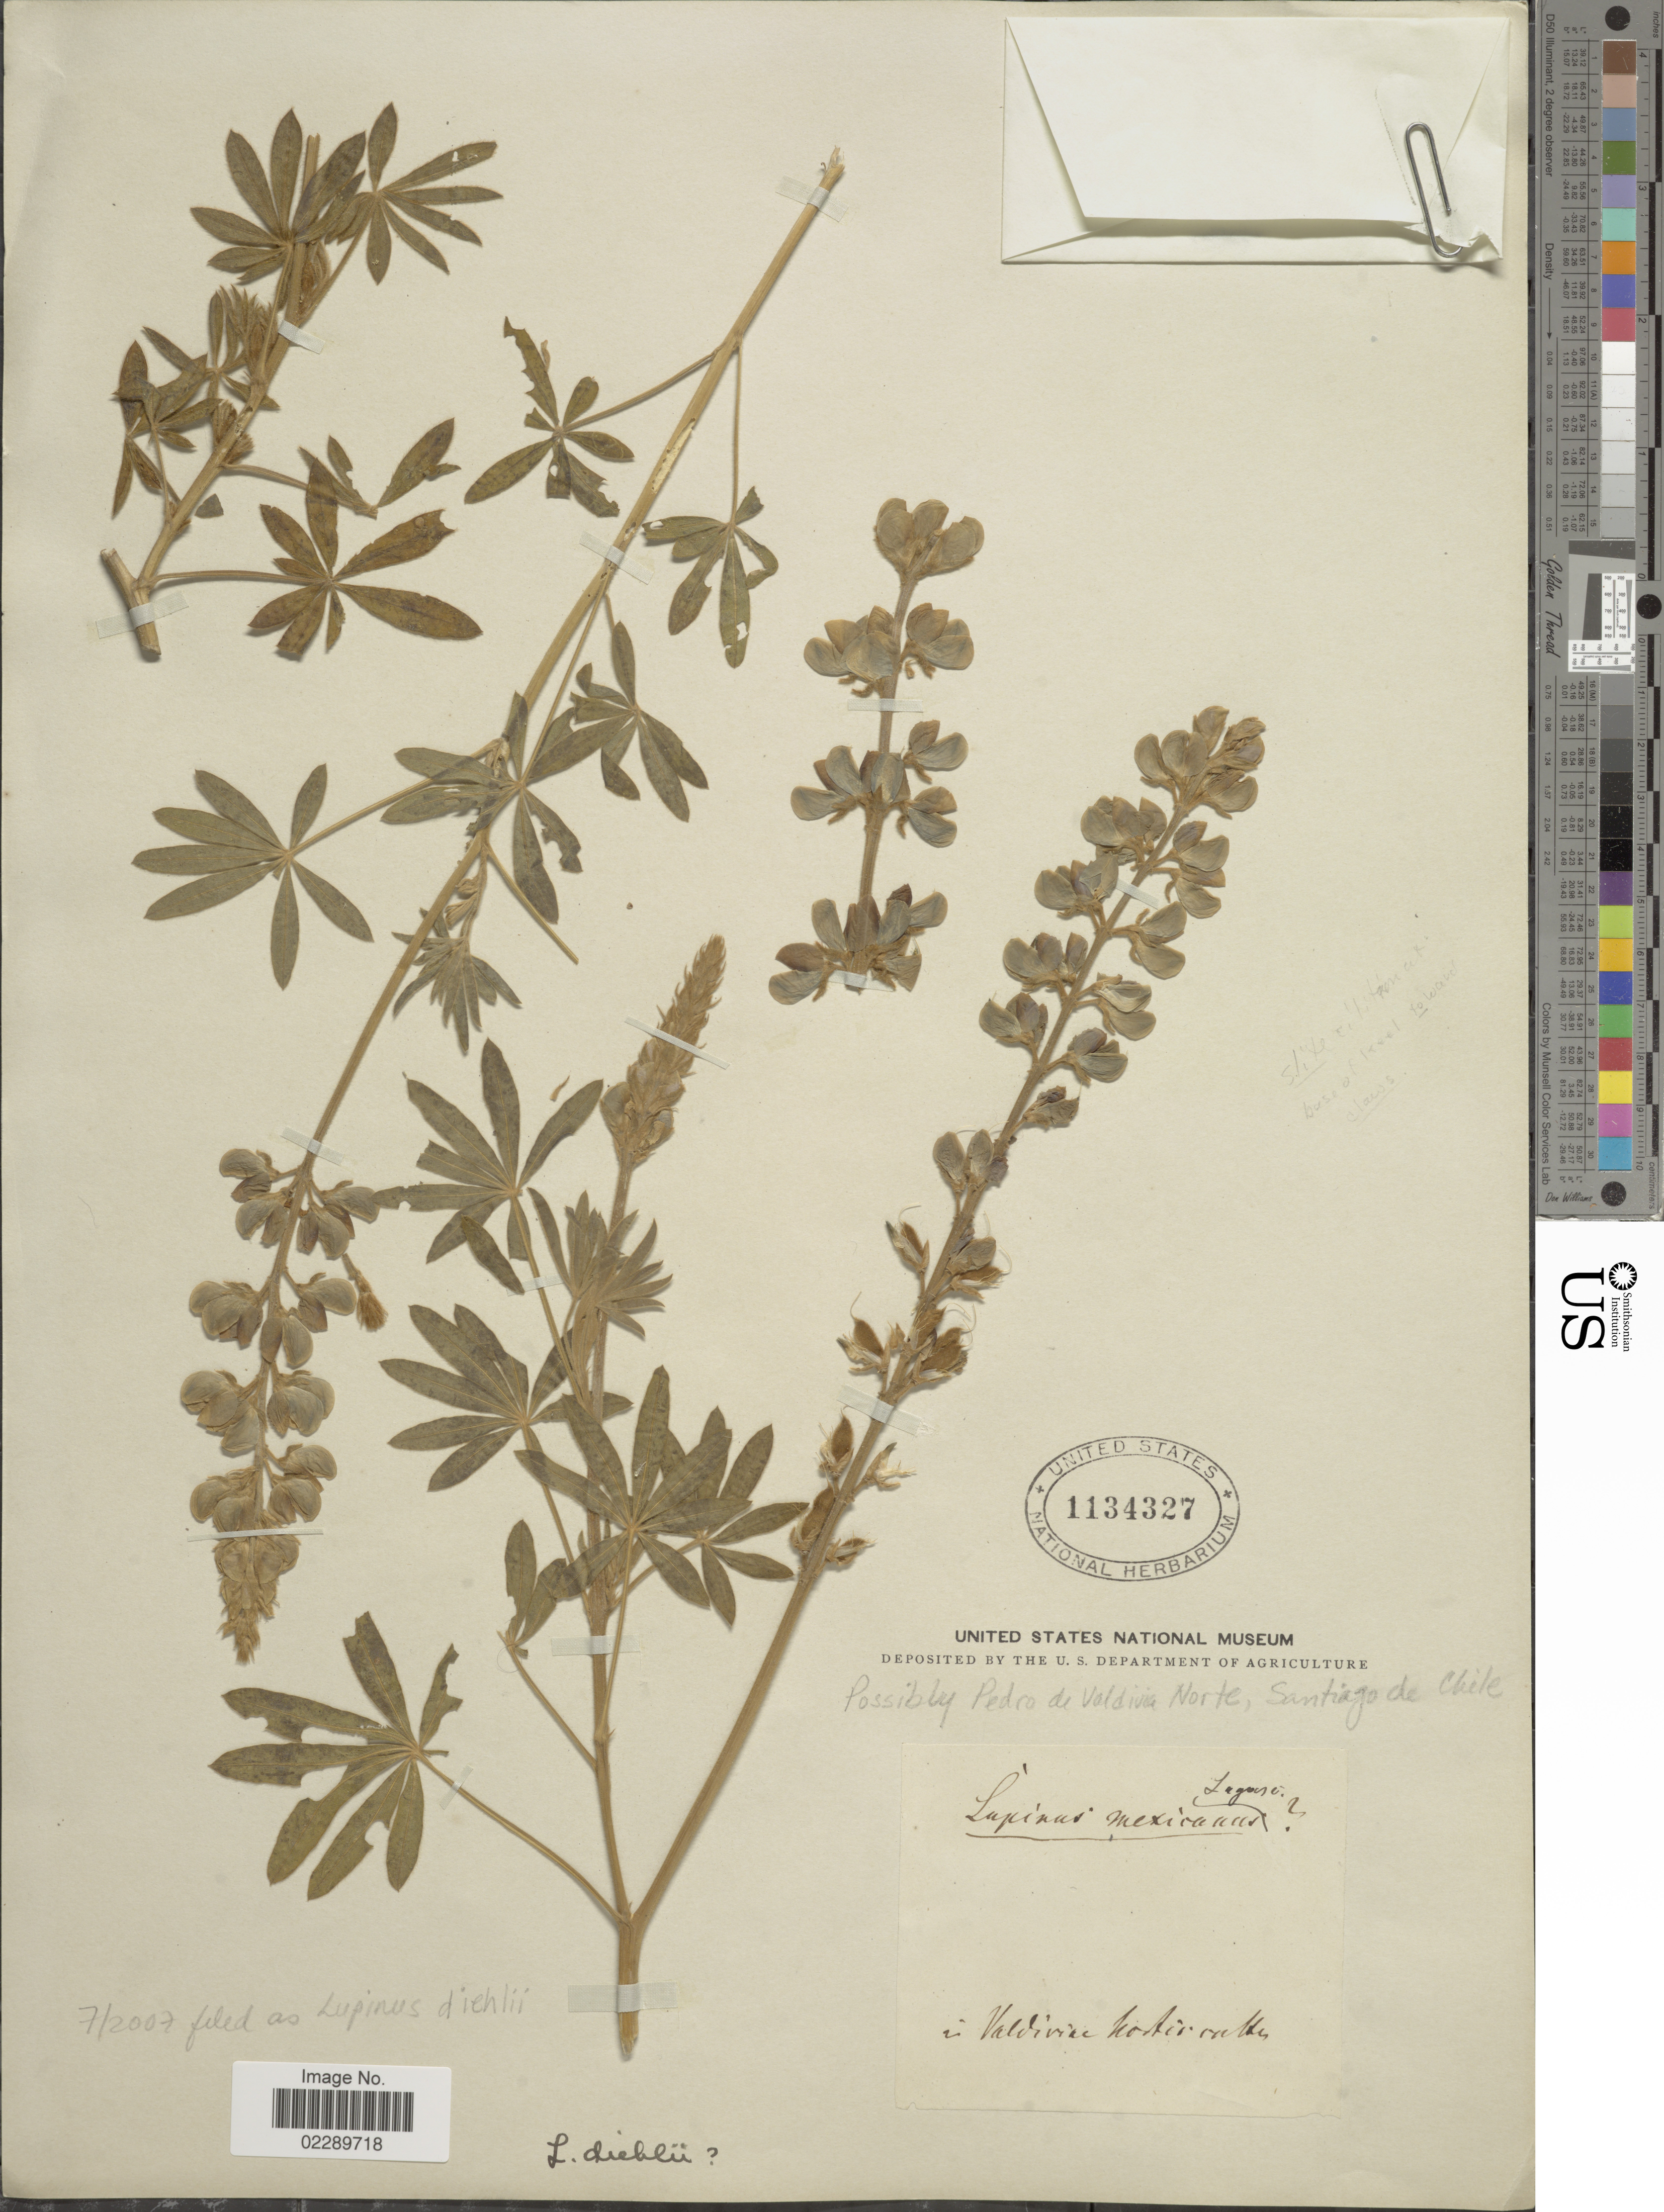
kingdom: Plantae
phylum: Tracheophyta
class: Magnoliopsida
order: Fabales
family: Fabaceae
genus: Lupinus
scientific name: Lupinus diehlii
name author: M.E. Jones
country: Chile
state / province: Los Ríos (XIV)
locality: In Valdiviae horticultes; Possibly Pedro de Valdivia Norte, Santiago de Chile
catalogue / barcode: US 1134327